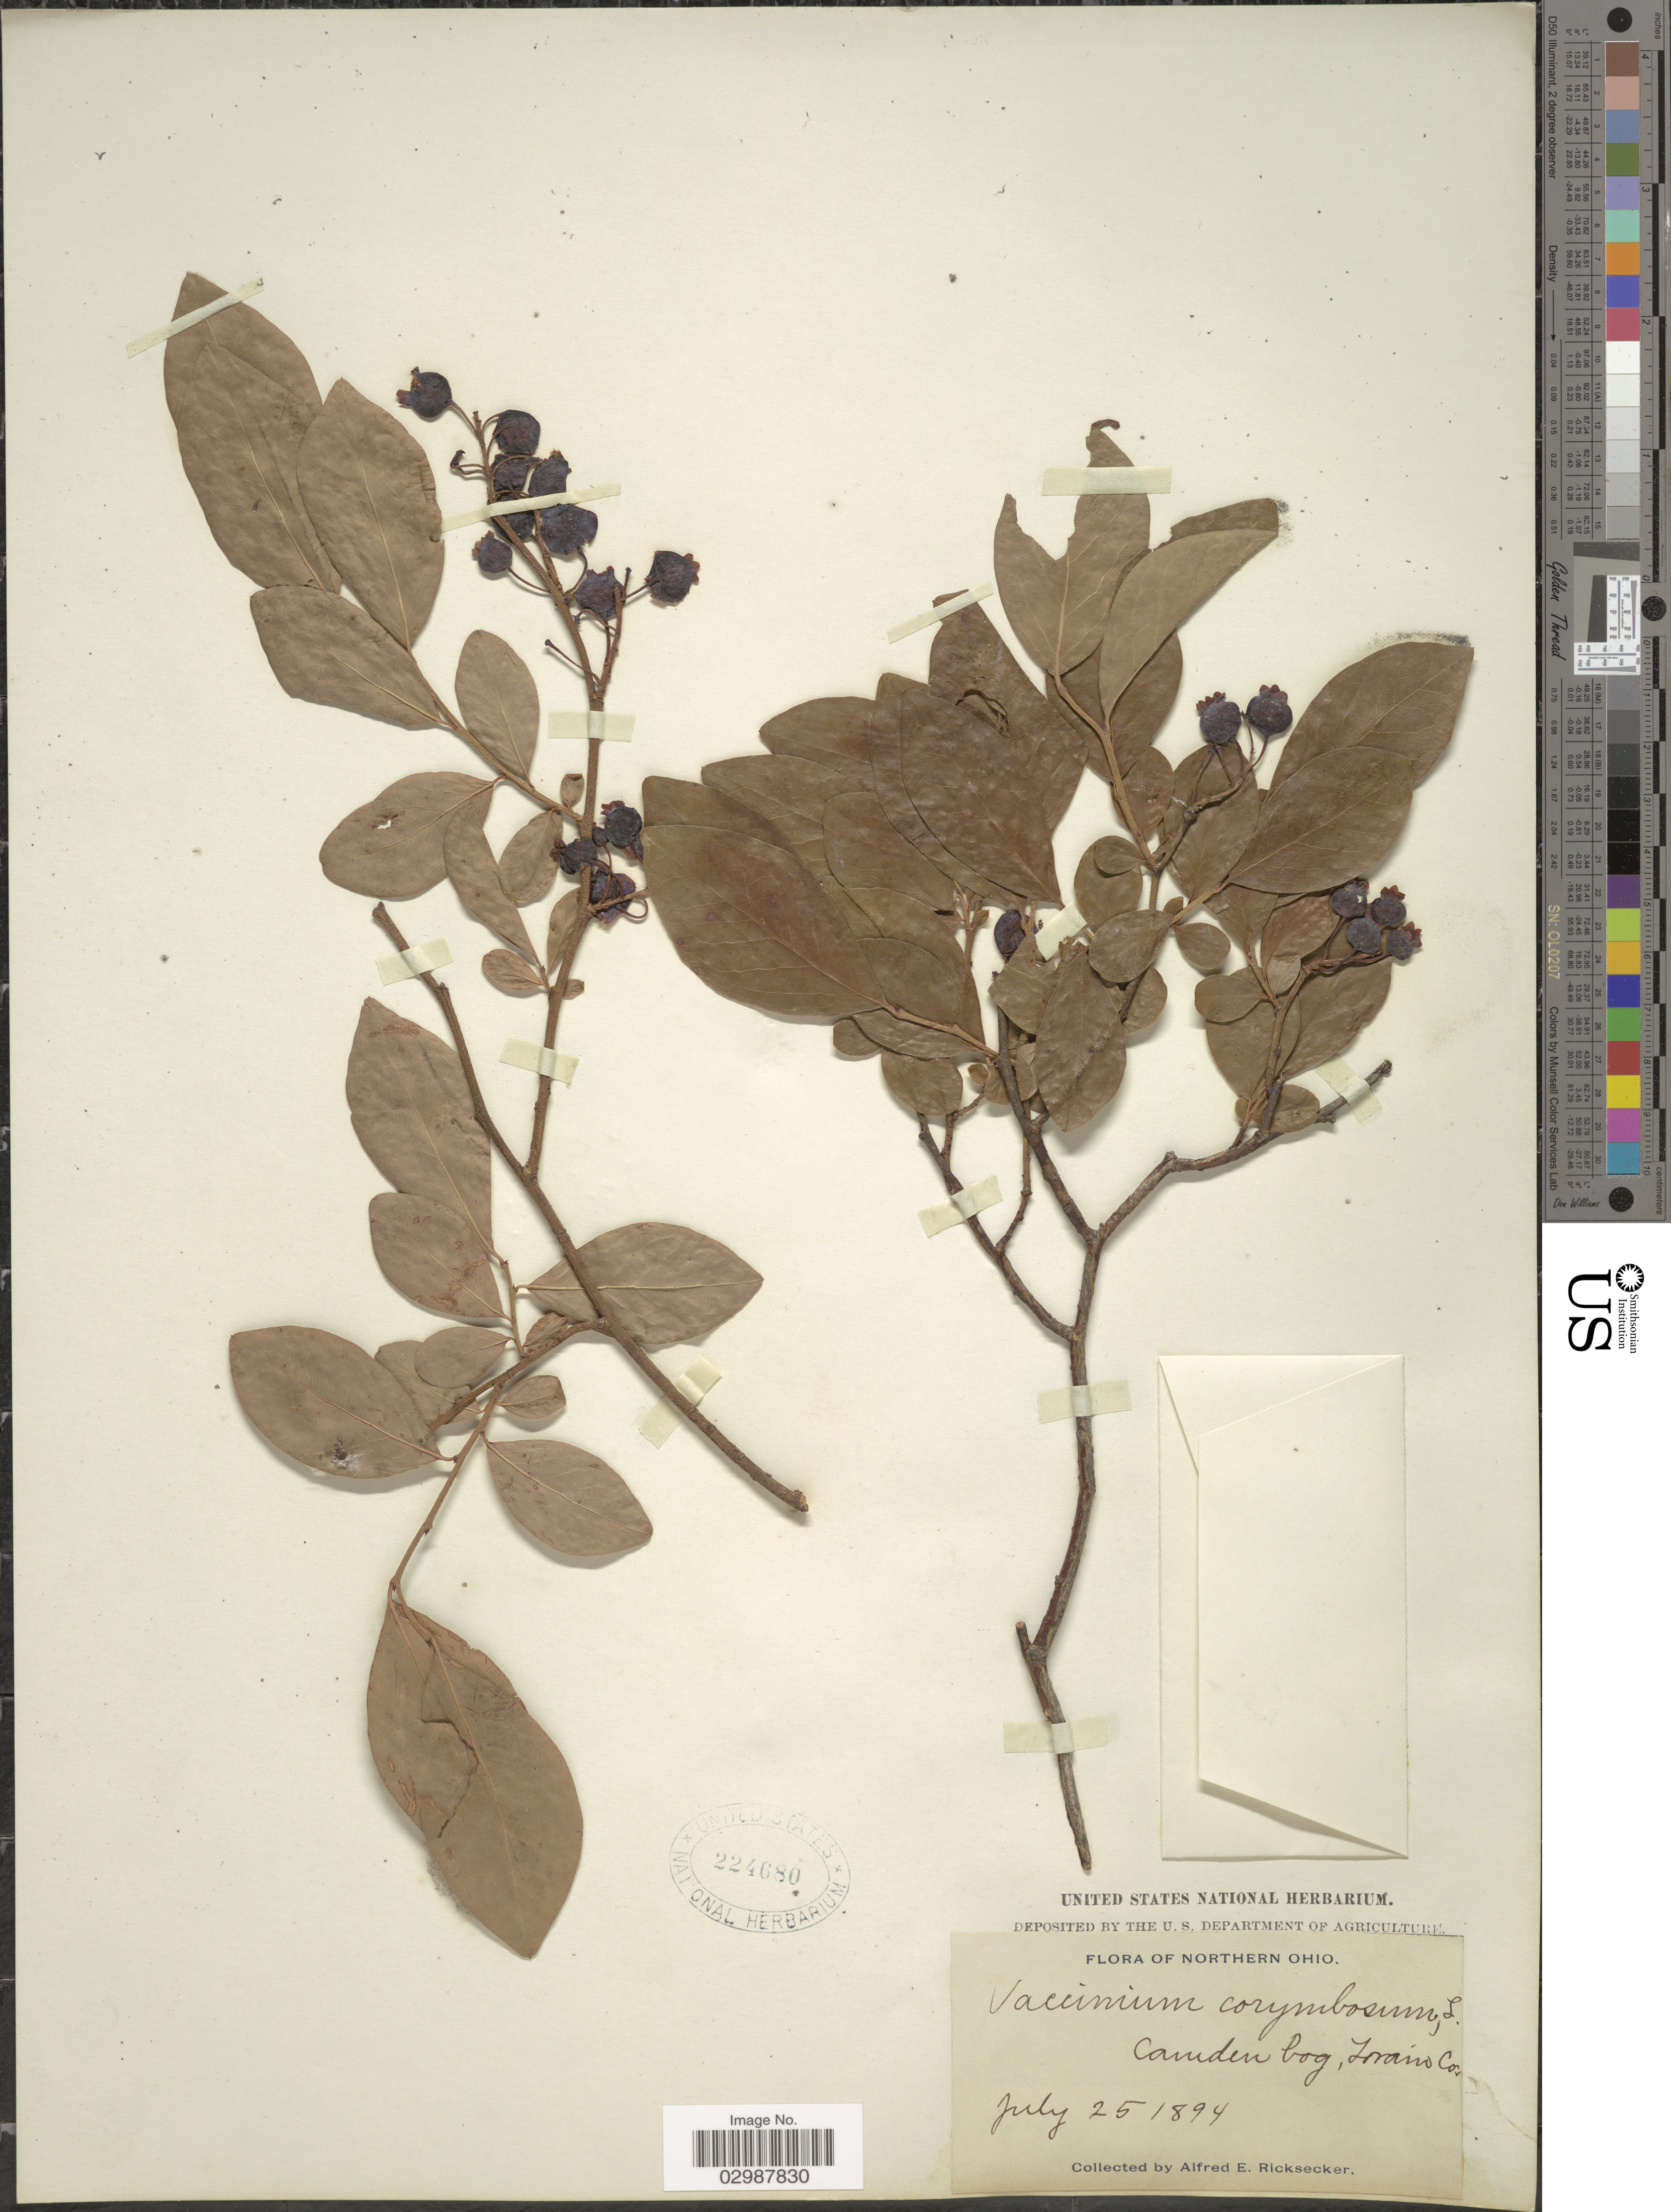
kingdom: Plantae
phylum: Tracheophyta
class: Magnoliopsida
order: Ericales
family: Ericaceae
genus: Vaccinium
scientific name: Vaccinium corymbosum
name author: L.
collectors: A. E. Ricksecker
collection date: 1894-07-25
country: United States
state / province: Ohio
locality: Northern Ohio. Camden bog, Lorain Co.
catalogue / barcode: US 224680